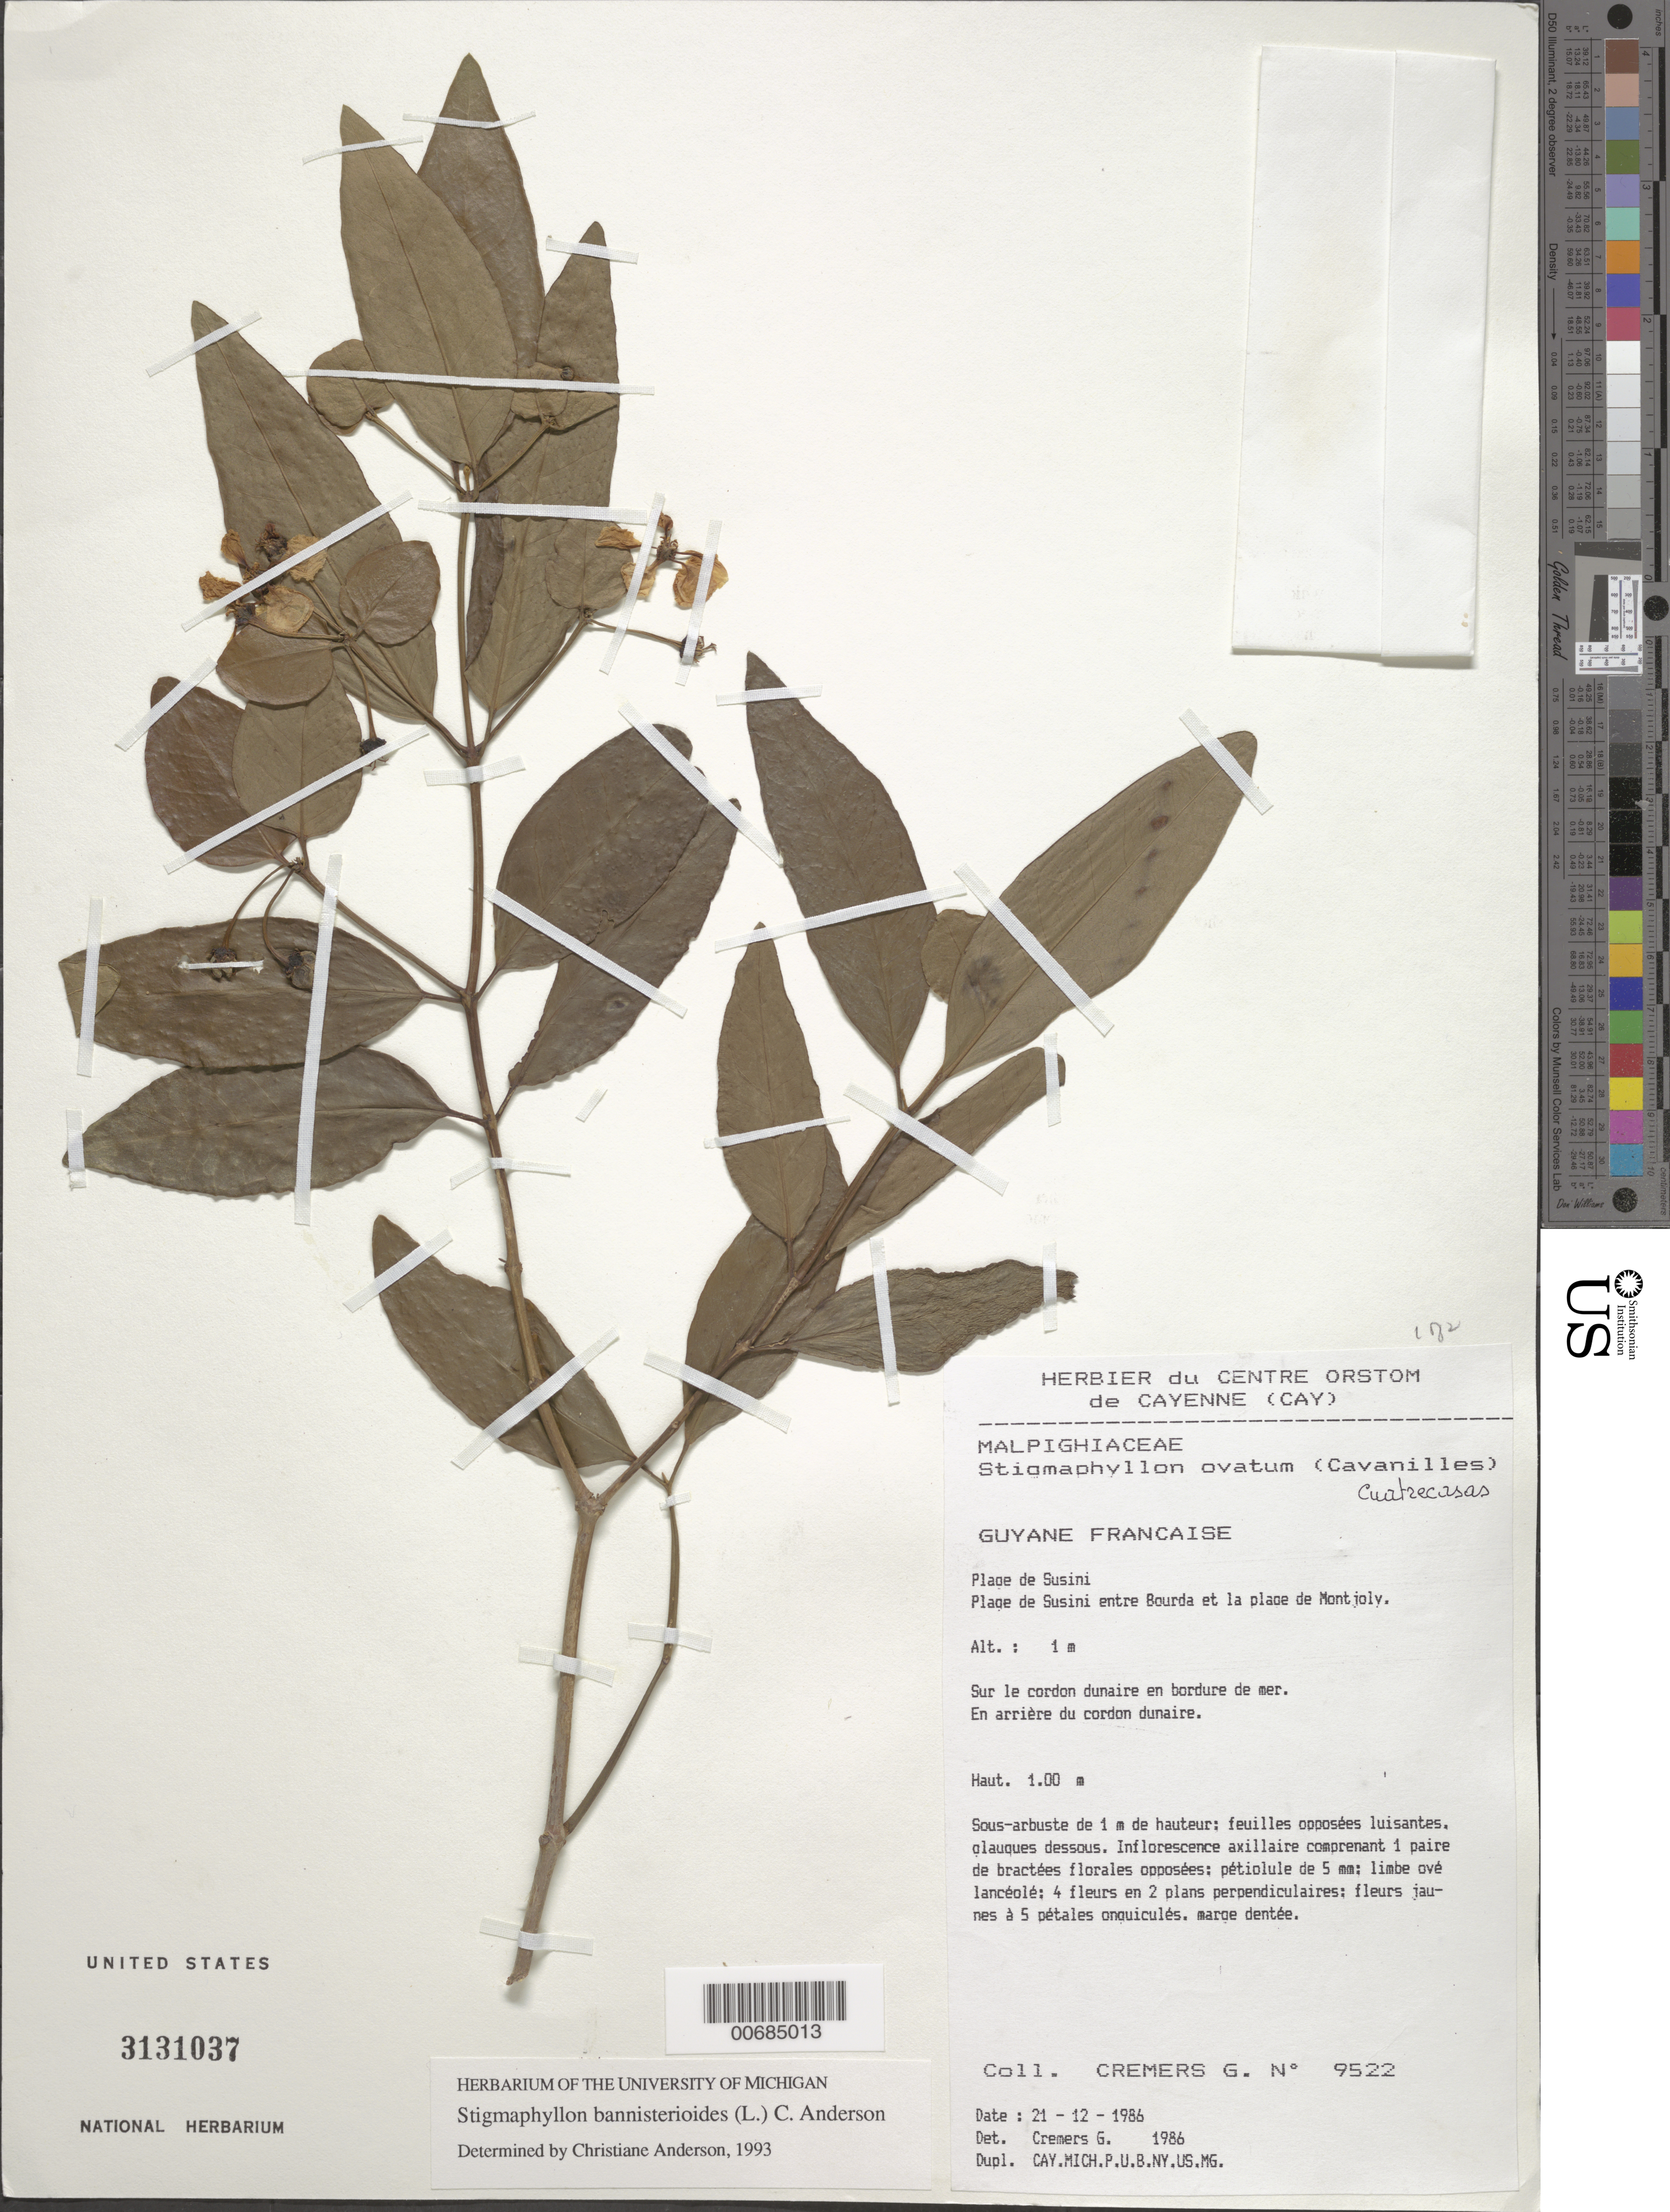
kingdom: Plantae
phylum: Tracheophyta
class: Magnoliopsida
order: Malpighiales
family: Malpighiaceae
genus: Stigmaphyllon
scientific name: Stigmaphyllon bannisterioides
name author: (L.) C.E. Anderson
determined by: Anderson, C.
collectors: G. Cremers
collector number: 9522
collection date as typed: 21-Dec-86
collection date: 1986-12-21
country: French Guiana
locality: Plage de Susini, entre Bourda & la plage de Montjoly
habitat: Sur le cordon dunaire en bordure d mer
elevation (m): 1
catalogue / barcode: US 3131037